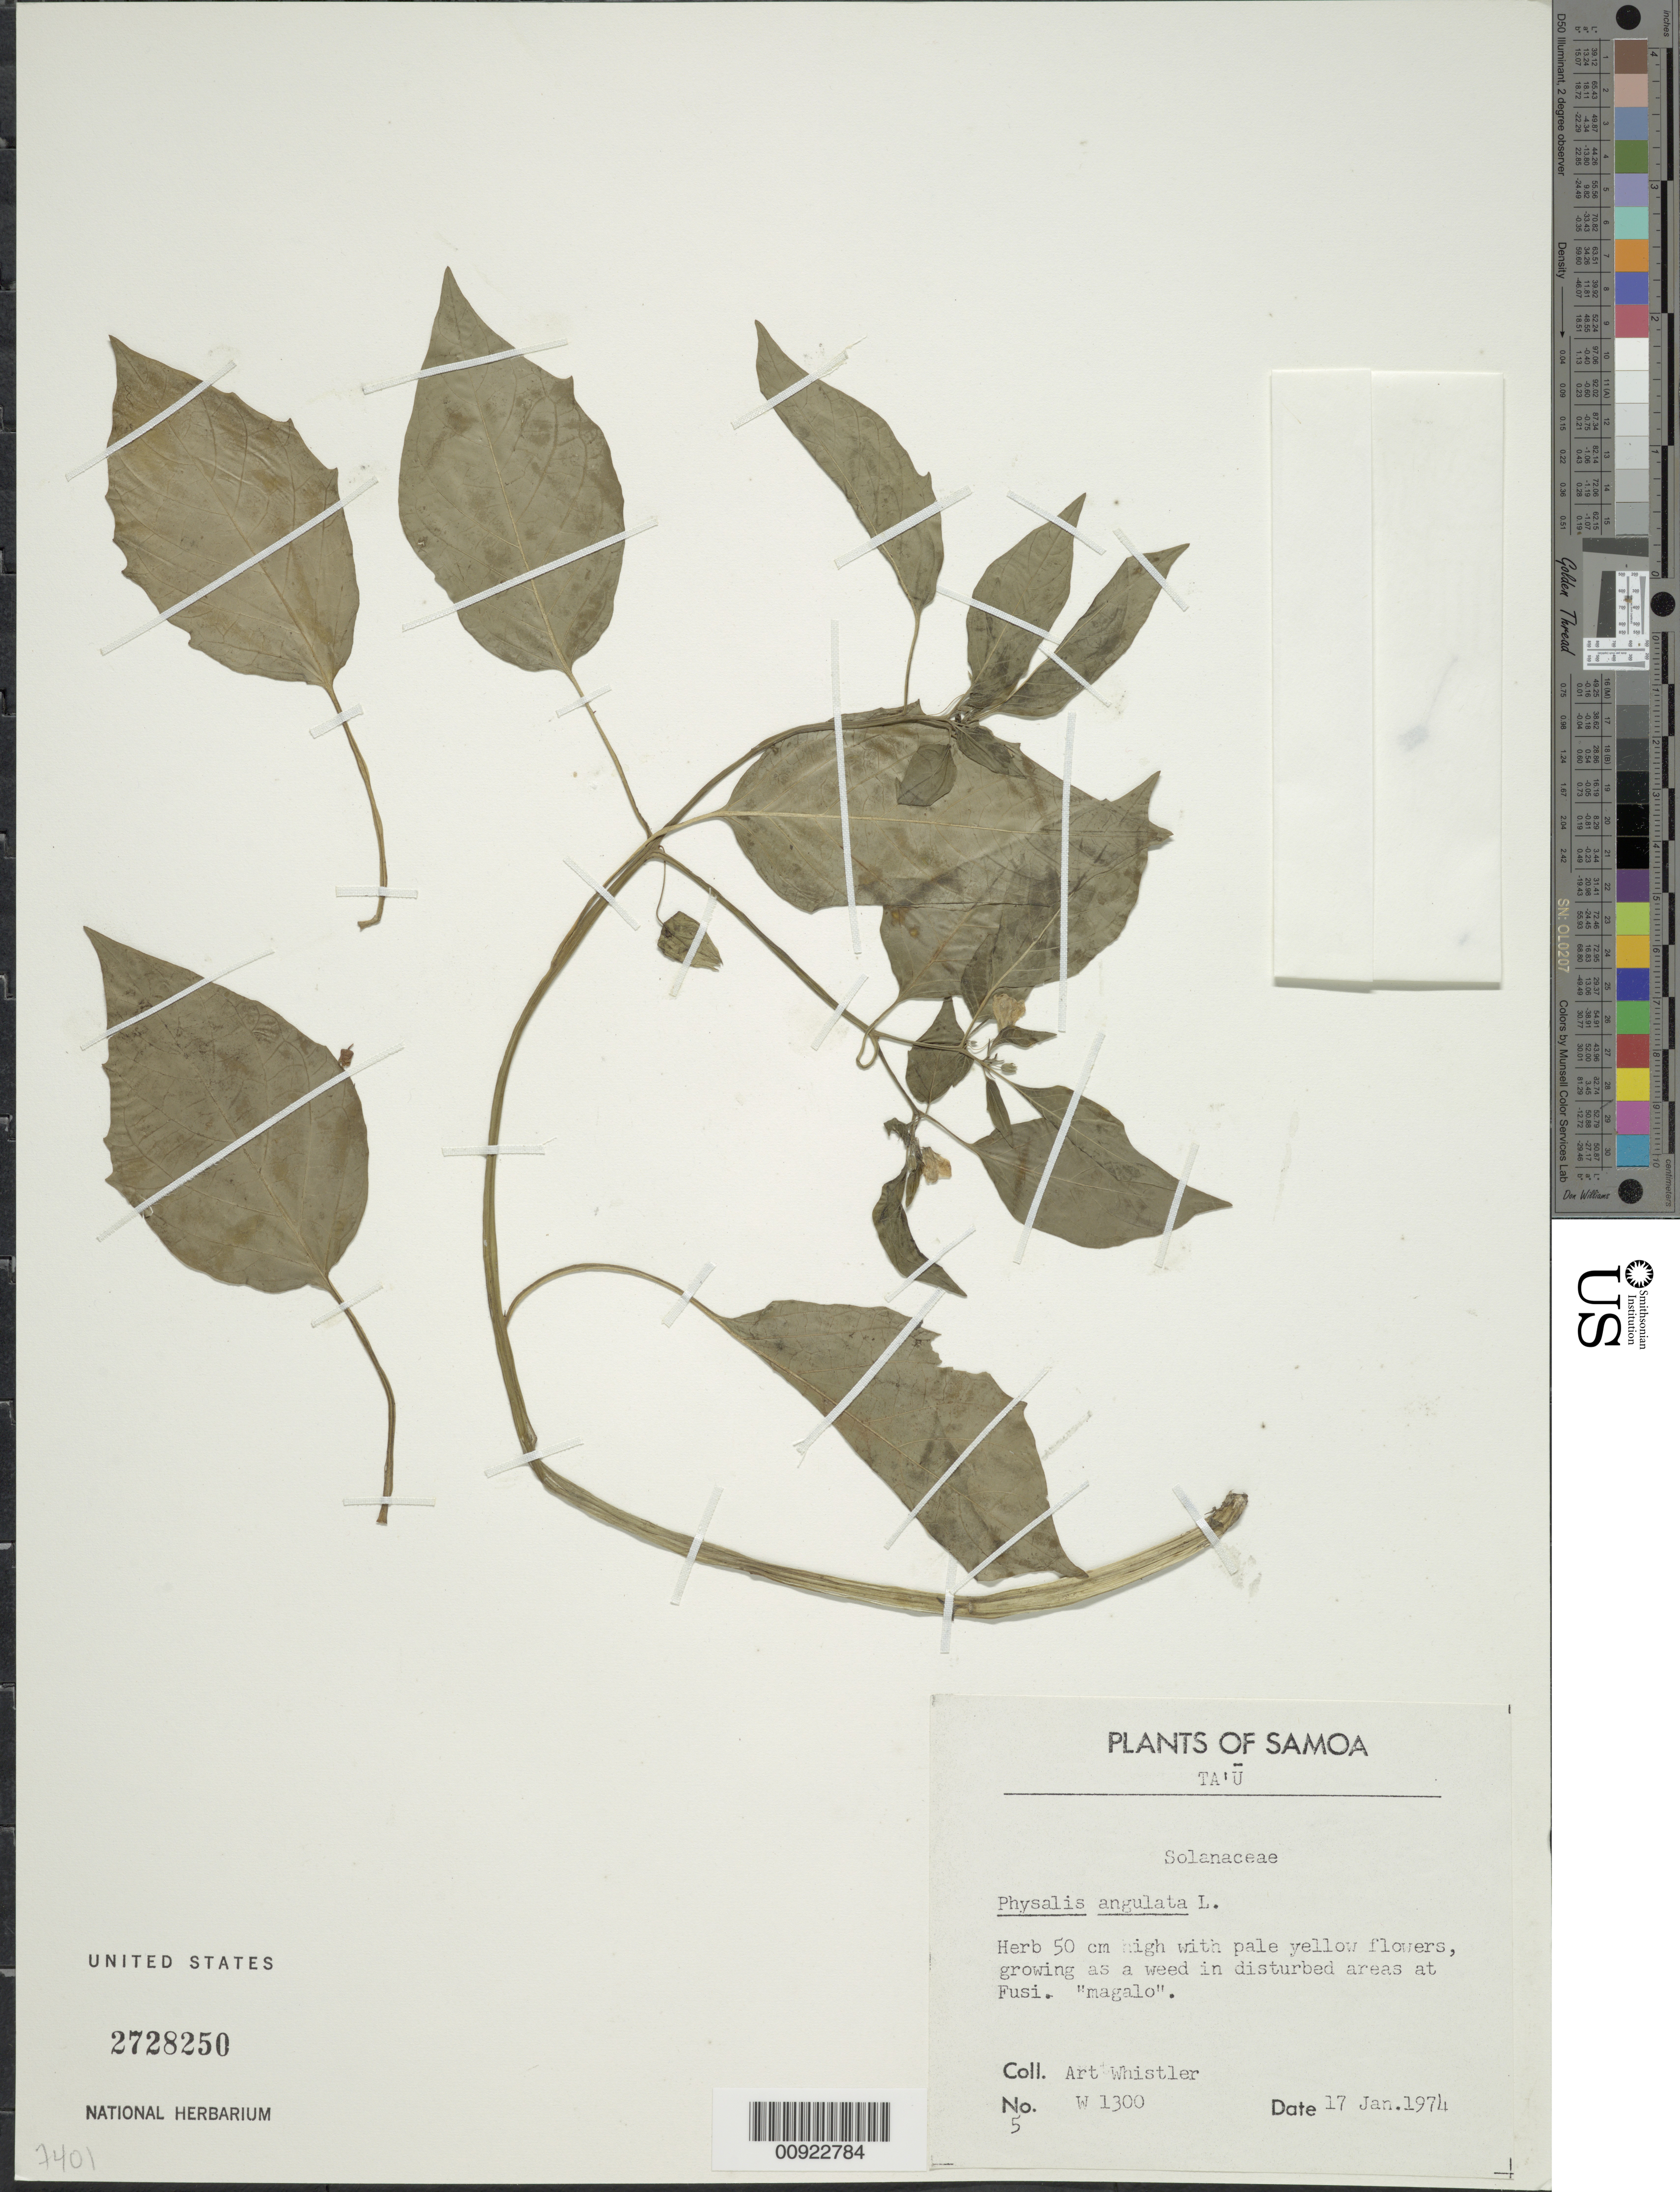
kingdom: Plantae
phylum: Tracheophyta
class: Magnoliopsida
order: Solanales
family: Solanaceae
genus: Physalis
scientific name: Physalis angulata var. angulata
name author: L.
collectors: A. Whistler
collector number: W 1300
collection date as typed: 17 Jan 1974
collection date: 1974-01-17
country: American Samoa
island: Ta'u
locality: Fusi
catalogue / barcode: US 2728250